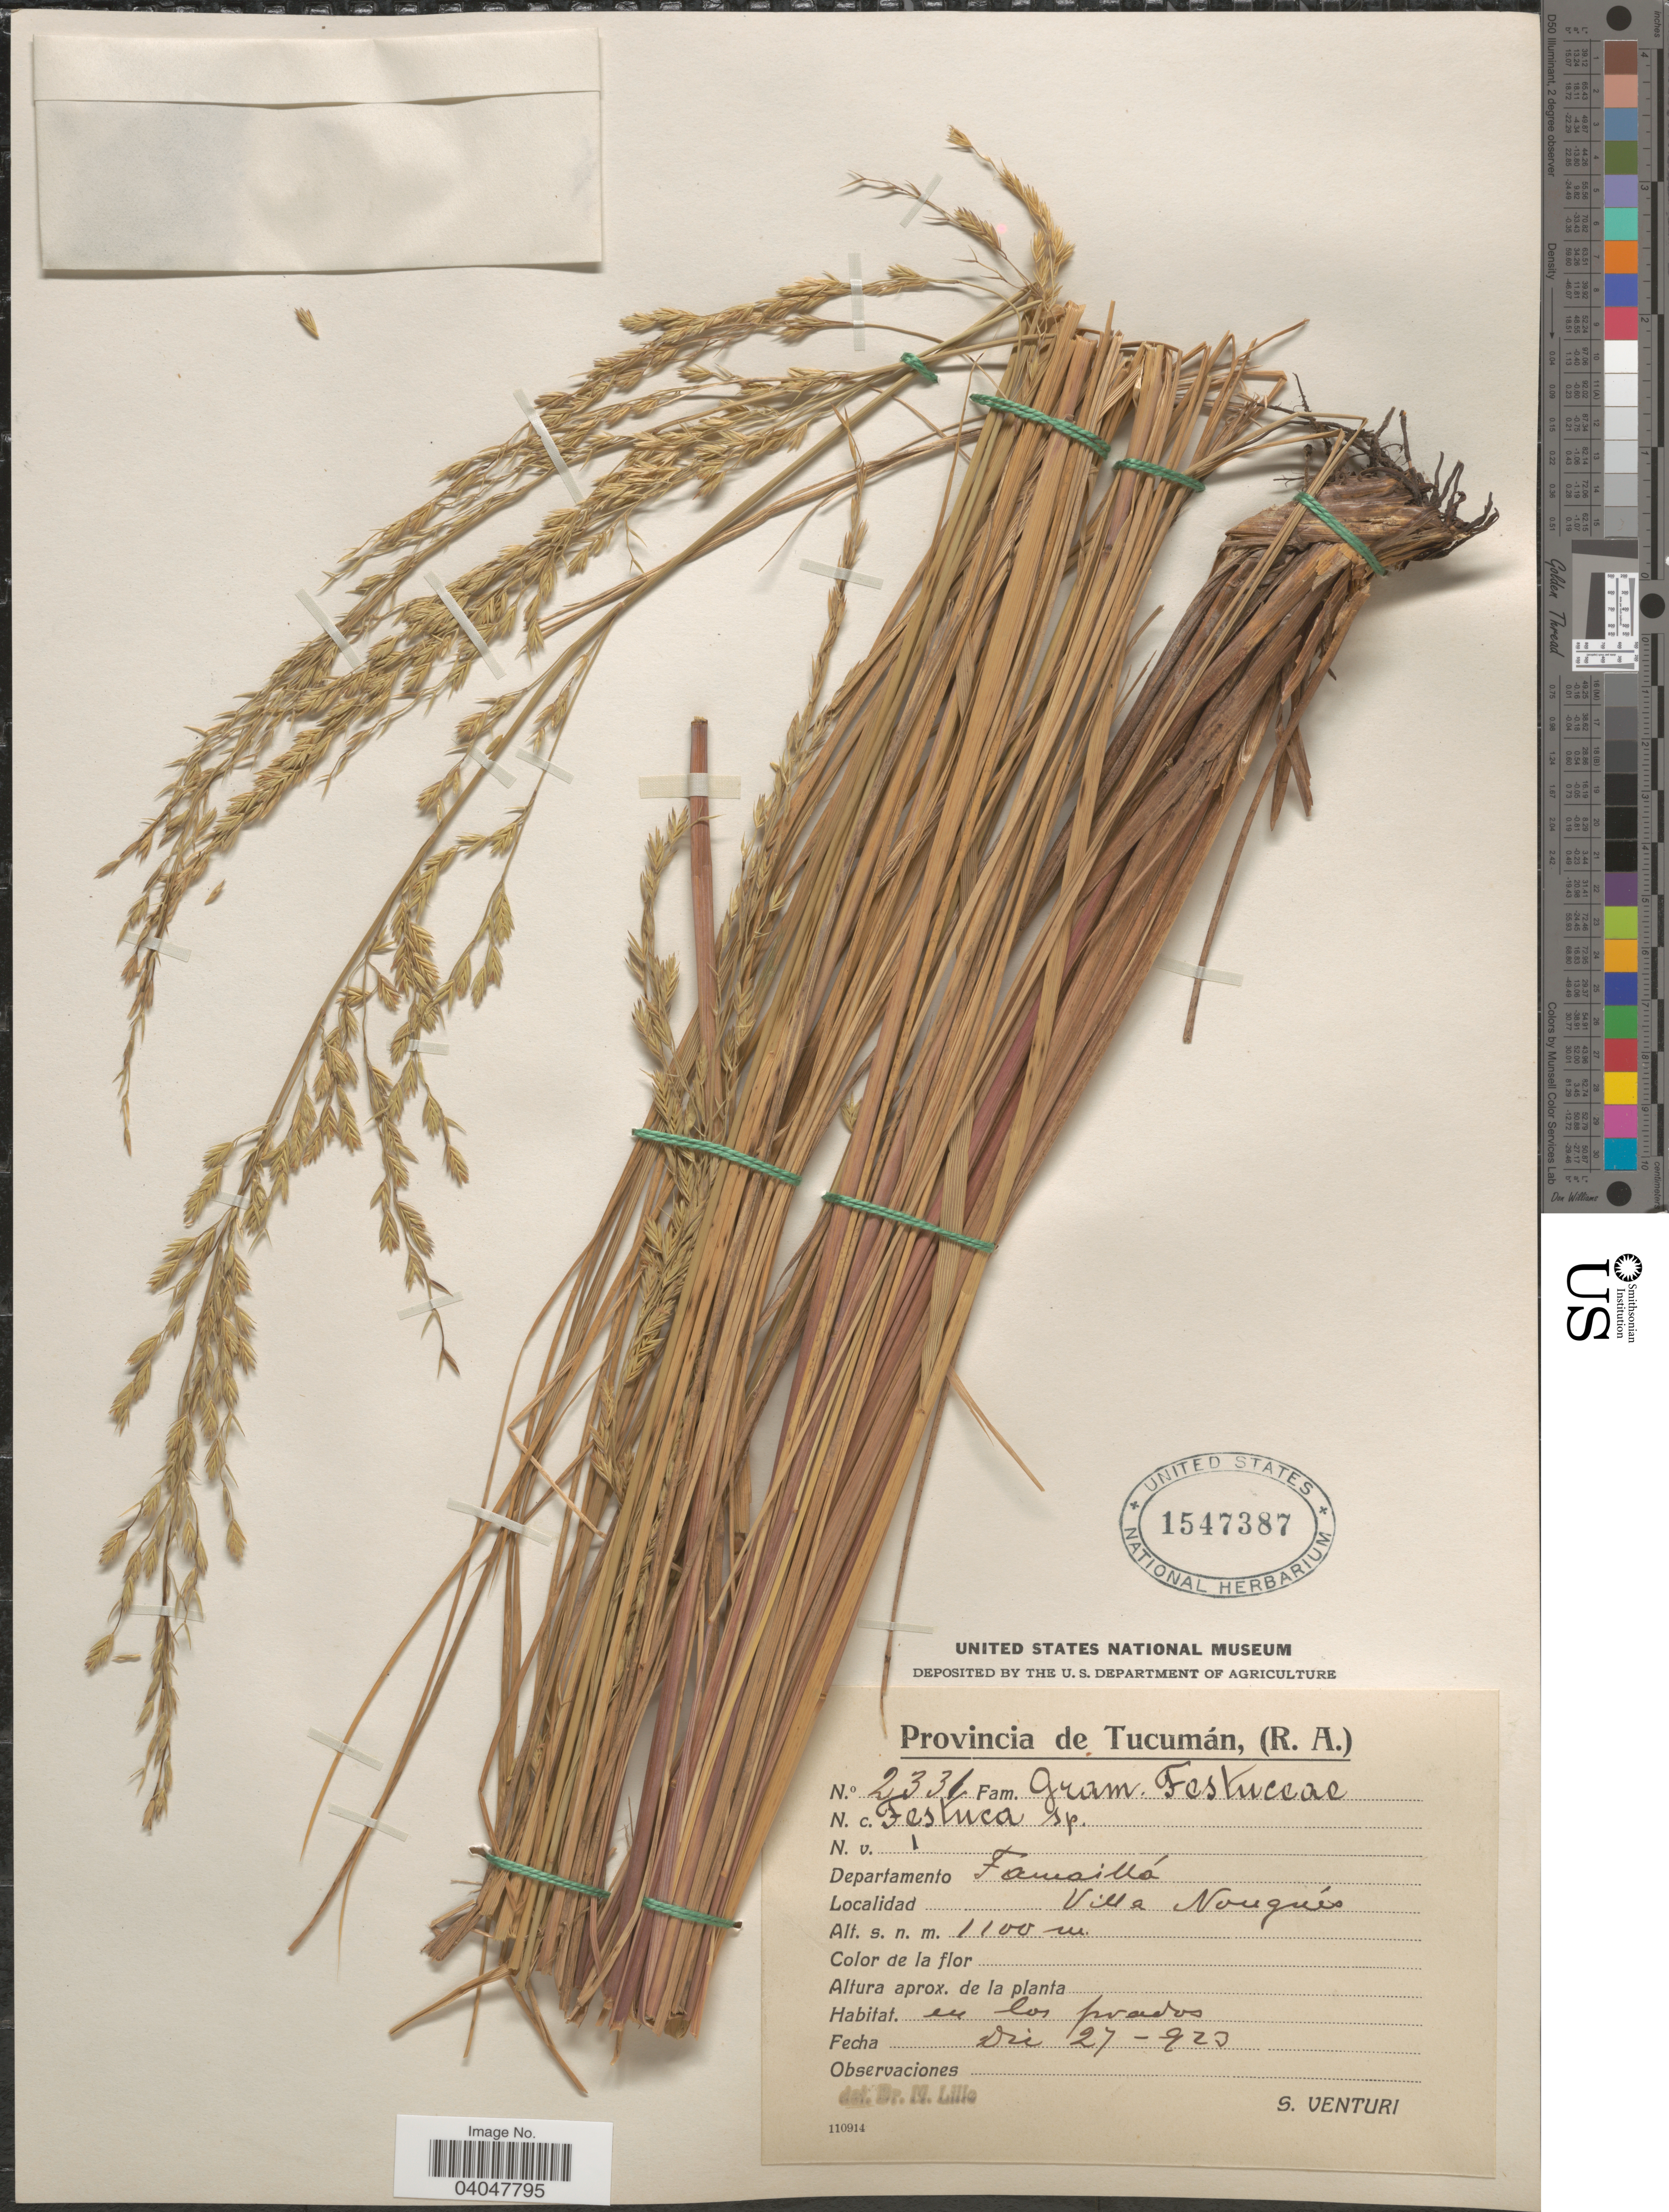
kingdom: Plantae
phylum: Tracheophyta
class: Liliopsida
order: Poales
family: Poaceae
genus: Festuca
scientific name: Festuca hieronymi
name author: Hack.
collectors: S. Venturi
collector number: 2331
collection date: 1923-12-27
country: Argentina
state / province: Tucuman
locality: Departamento Famaillá. Villa Nouqués,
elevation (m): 1100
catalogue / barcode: US 1547387